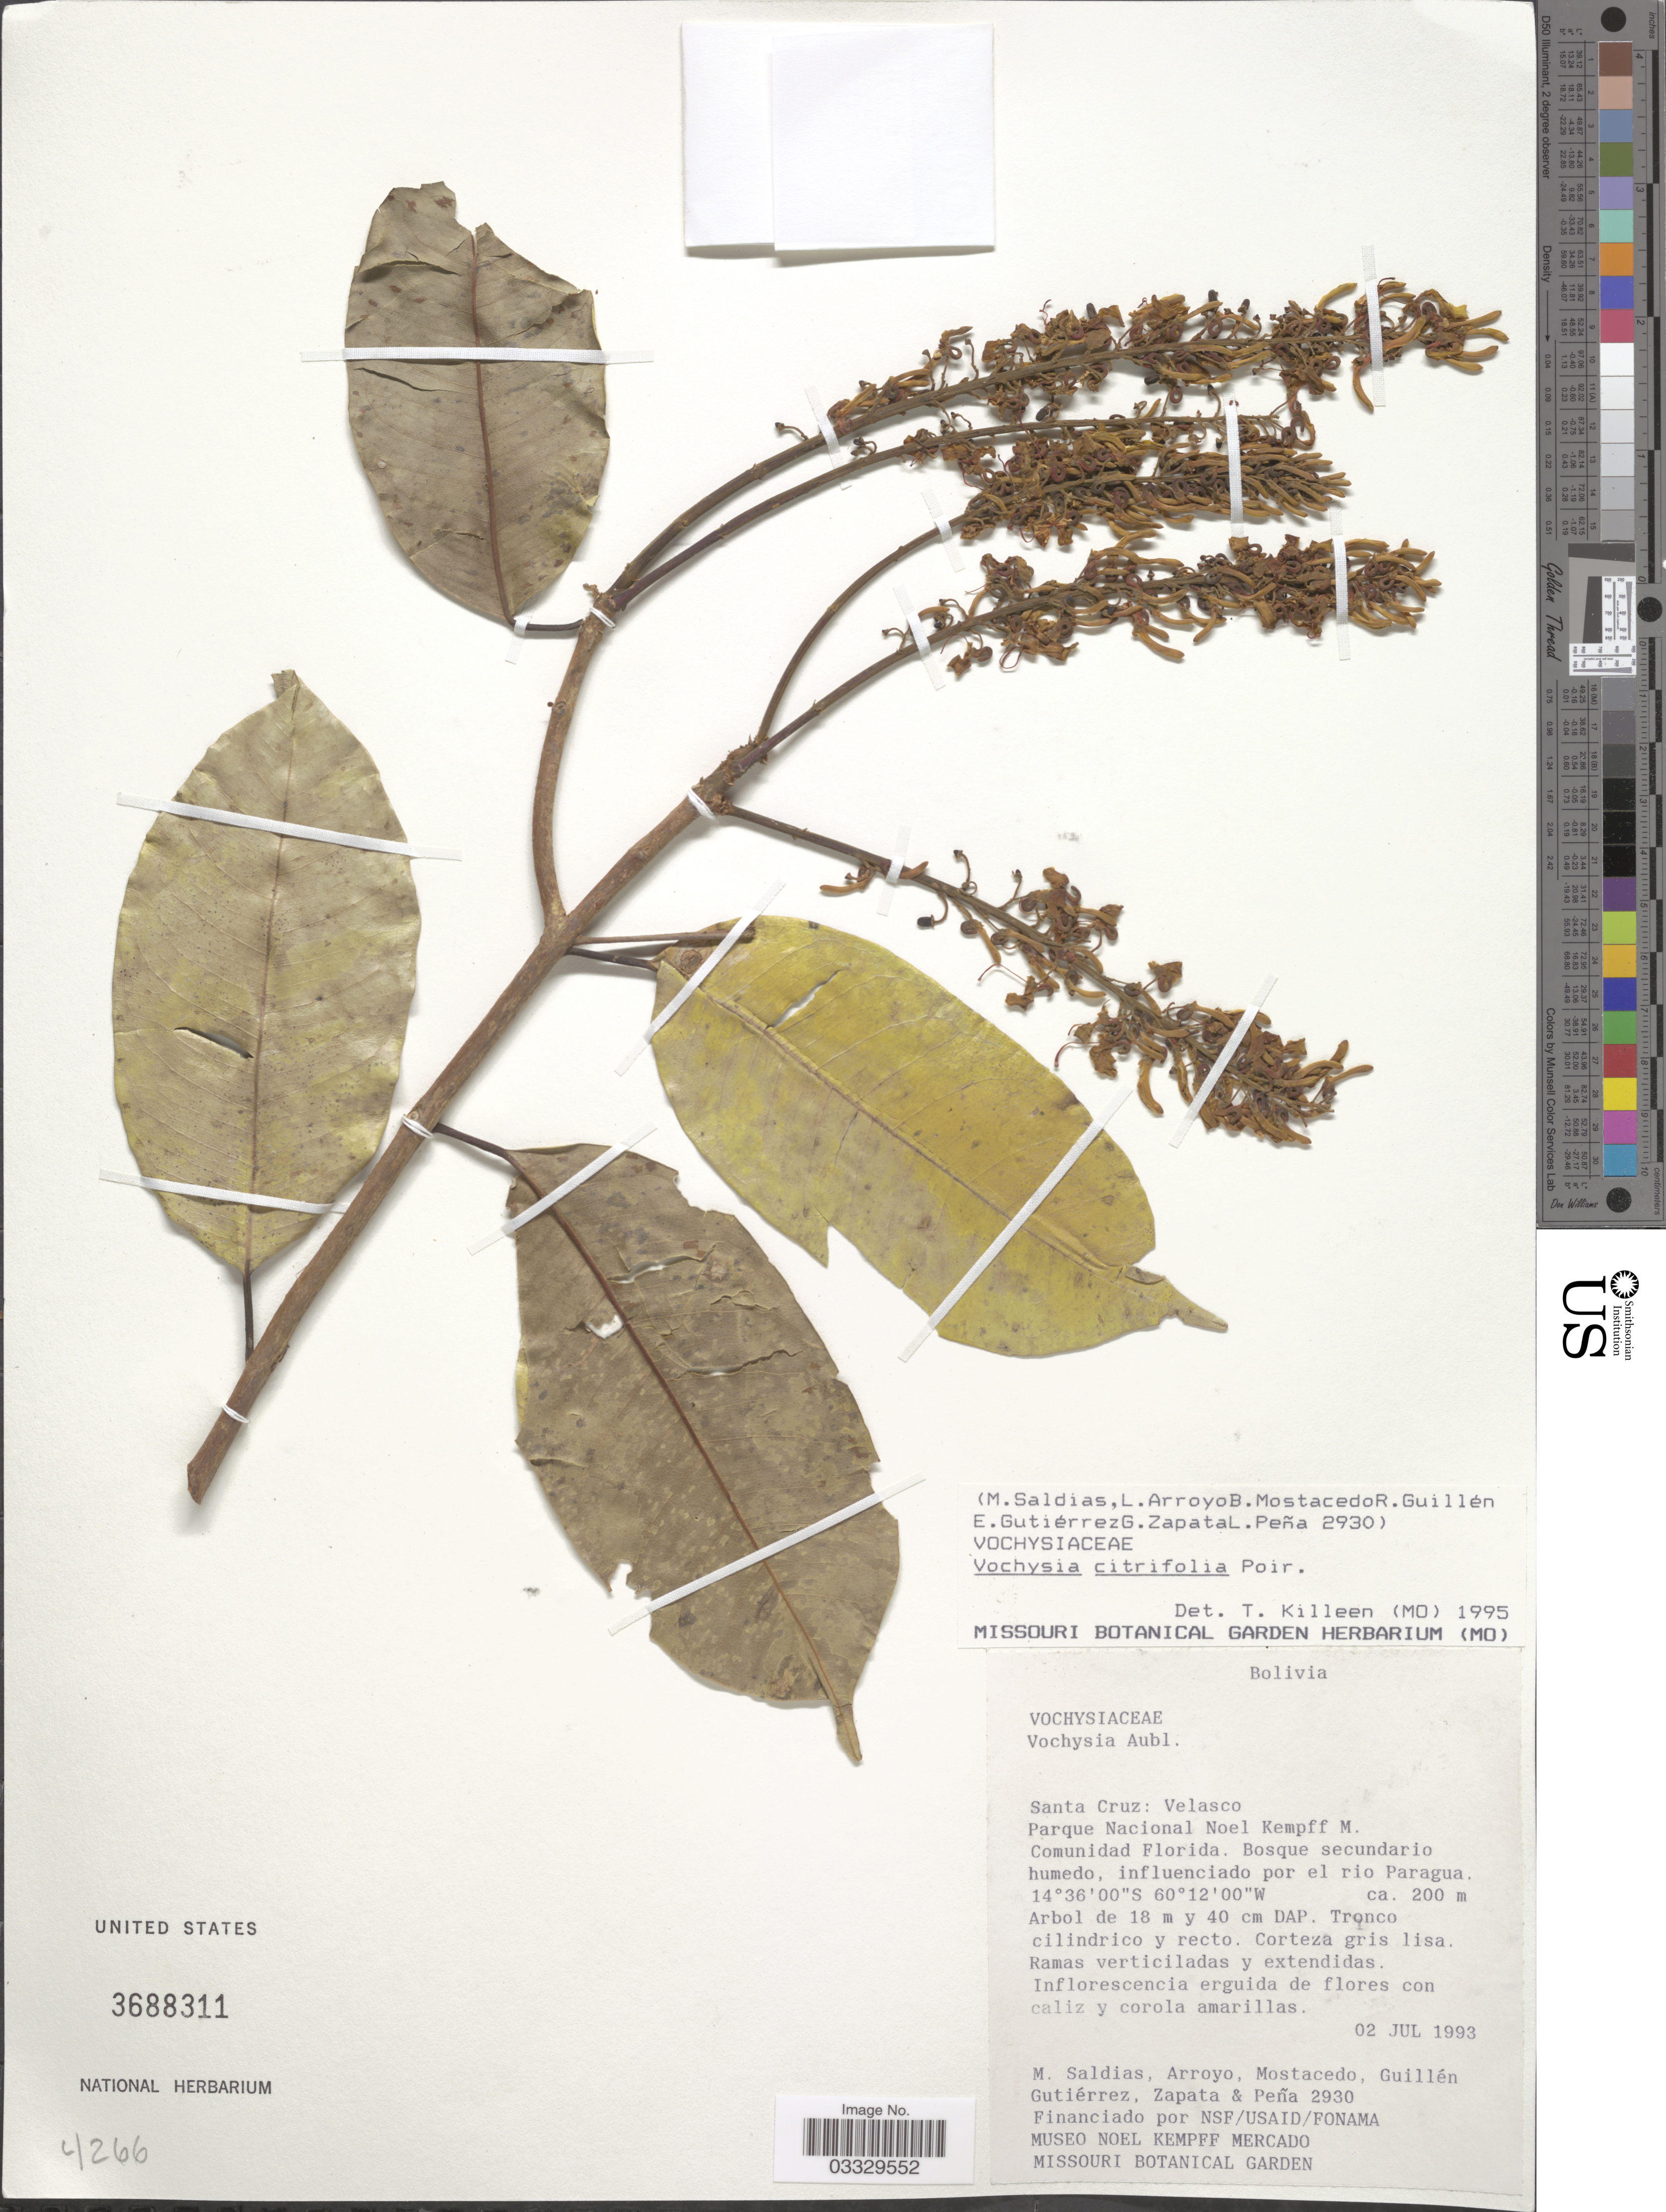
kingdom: Plantae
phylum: Tracheophyta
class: Magnoliopsida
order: Myrtales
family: Vochysiaceae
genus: Vochysia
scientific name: Vochysia citrifolia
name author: Poir.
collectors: M. Saldias, Arroyo, --, Mostacedo, --, -- Guillen & et al.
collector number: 2930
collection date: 1993-07-02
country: Bolivia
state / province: Santa Cruz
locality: Velasco. Parque Nacional Noel Kempff M. Comunidad Florida. Bosque secundario humedo, influenciado por el rio Paragua.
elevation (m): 200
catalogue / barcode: US 3688311